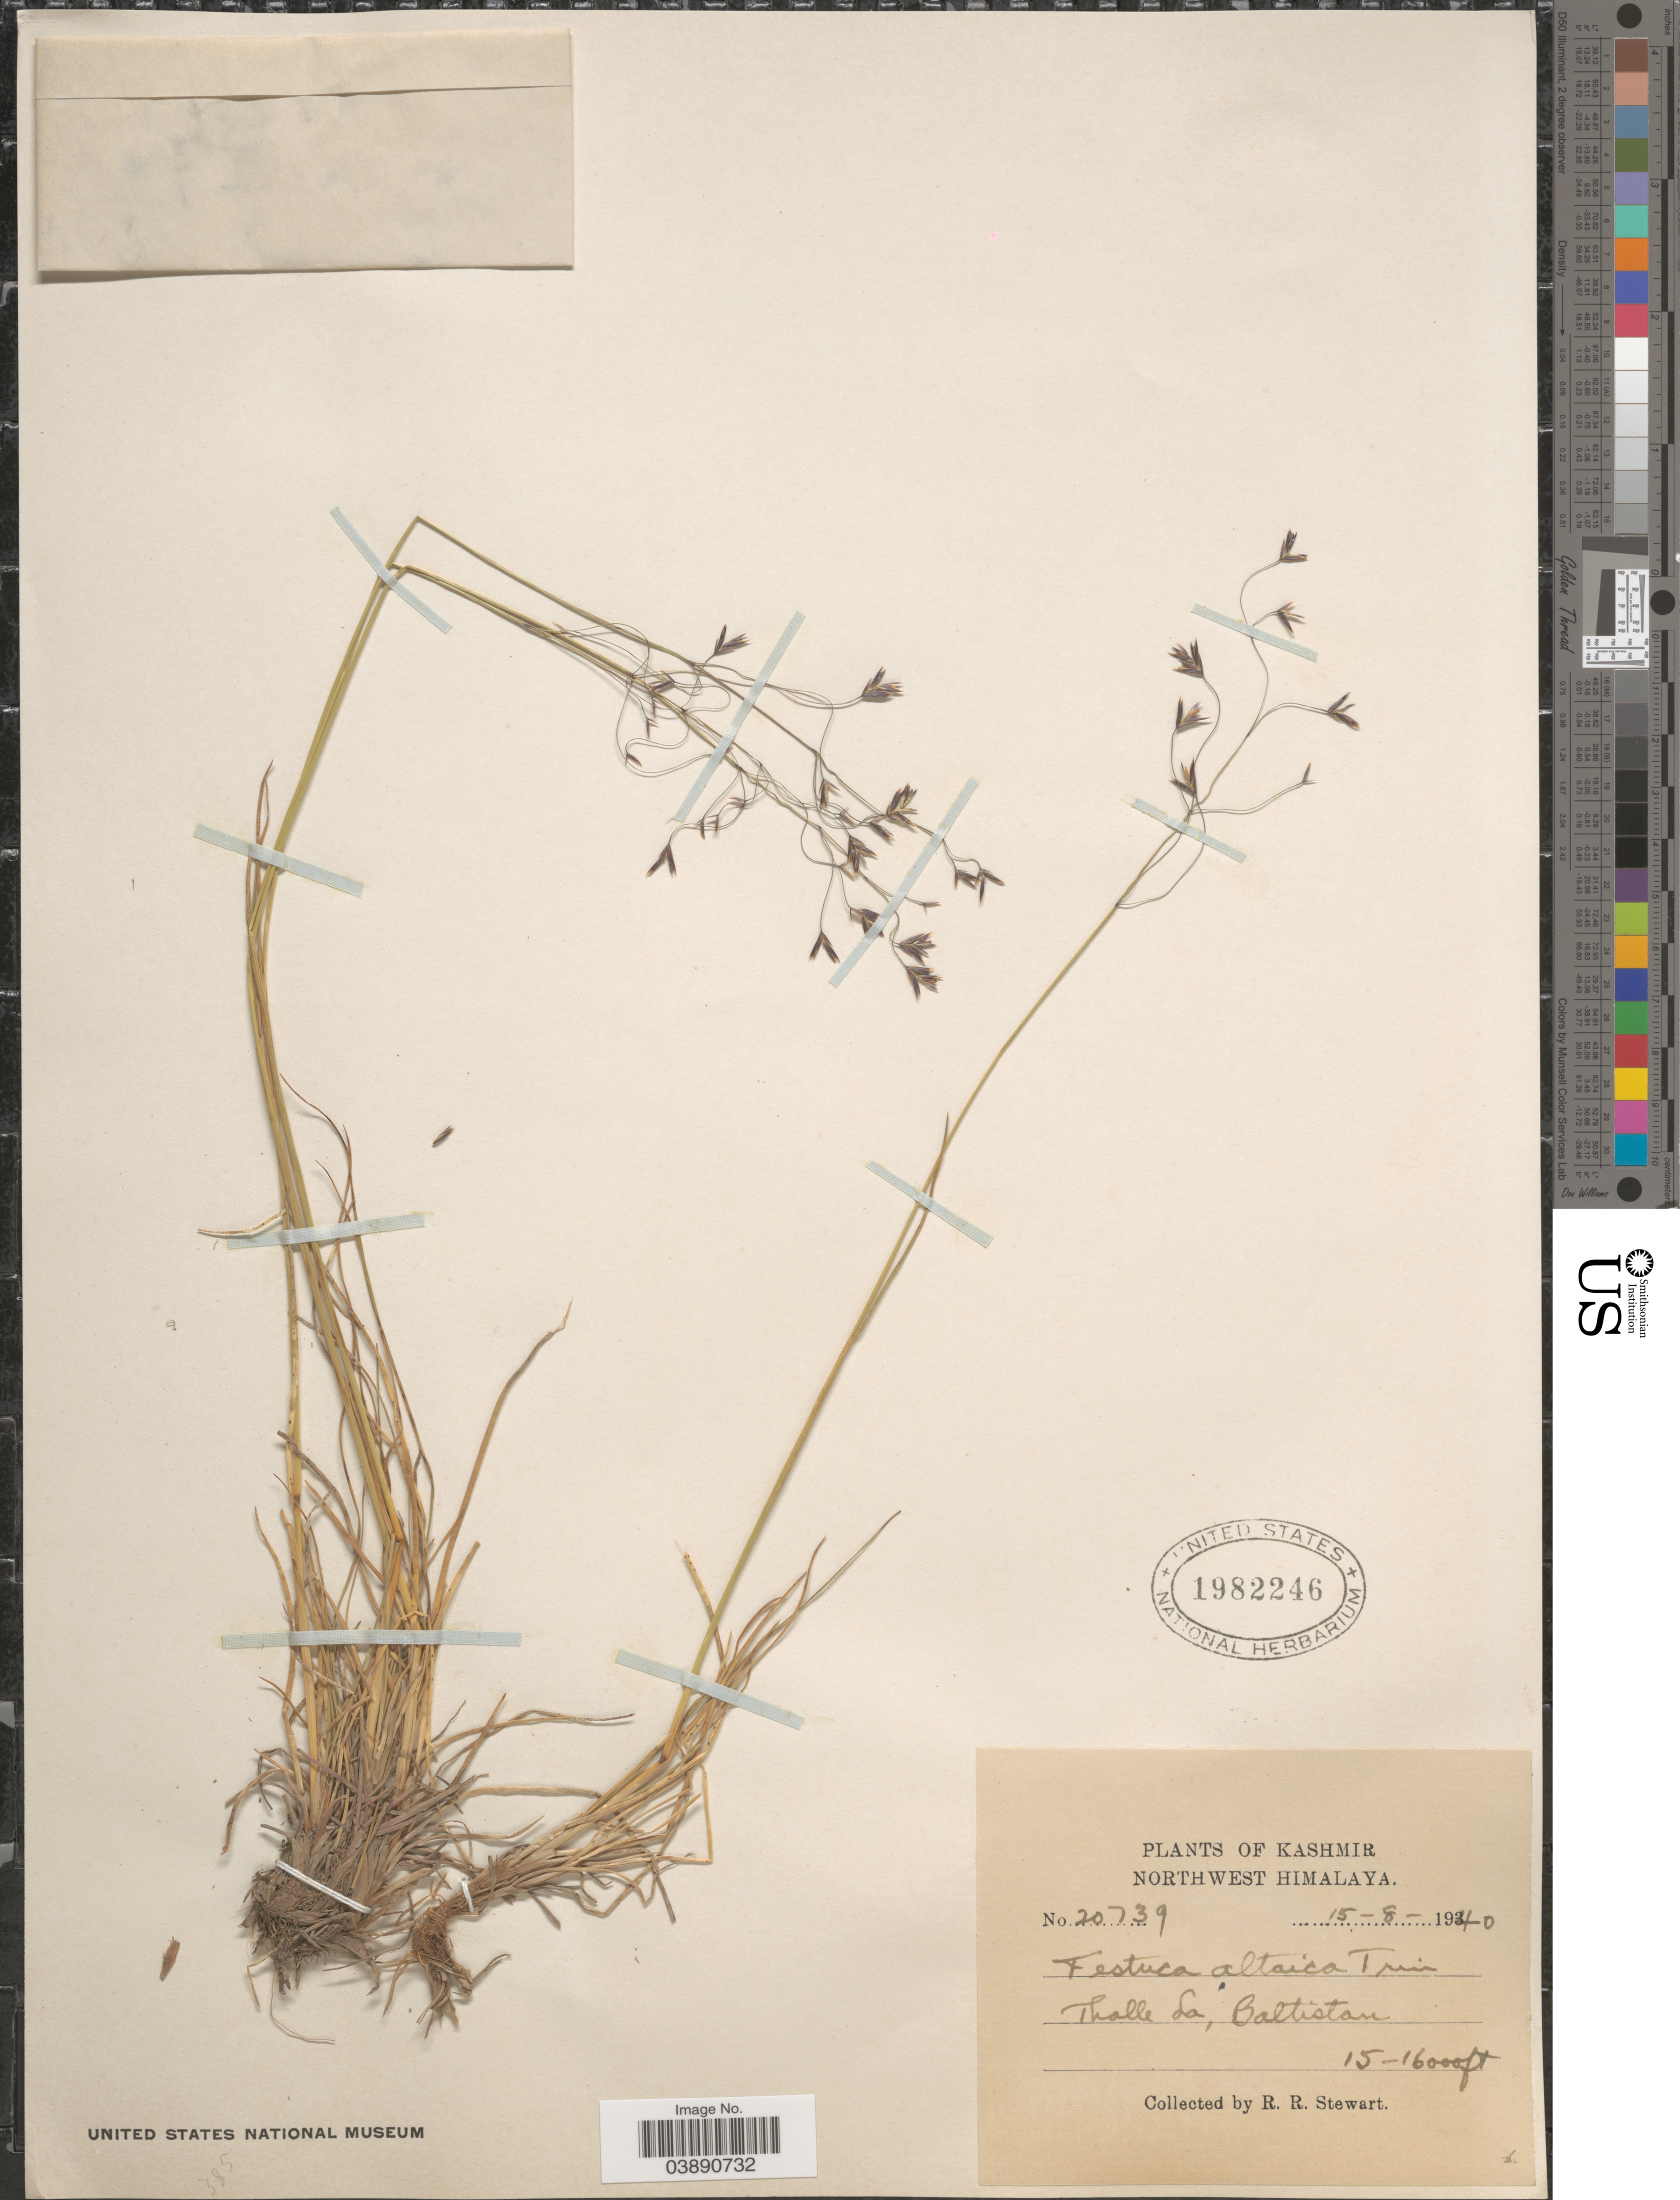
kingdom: Plantae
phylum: Tracheophyta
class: Liliopsida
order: Poales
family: Poaceae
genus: Festuca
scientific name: Festuca altaica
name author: Trin.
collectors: R. Stewart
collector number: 20739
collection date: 1940-08-15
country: India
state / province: Jammu and Kashmir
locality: Kashmir. Northwest Himalaya. Thalle La, Baltistan.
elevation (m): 4572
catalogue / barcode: US 1982246